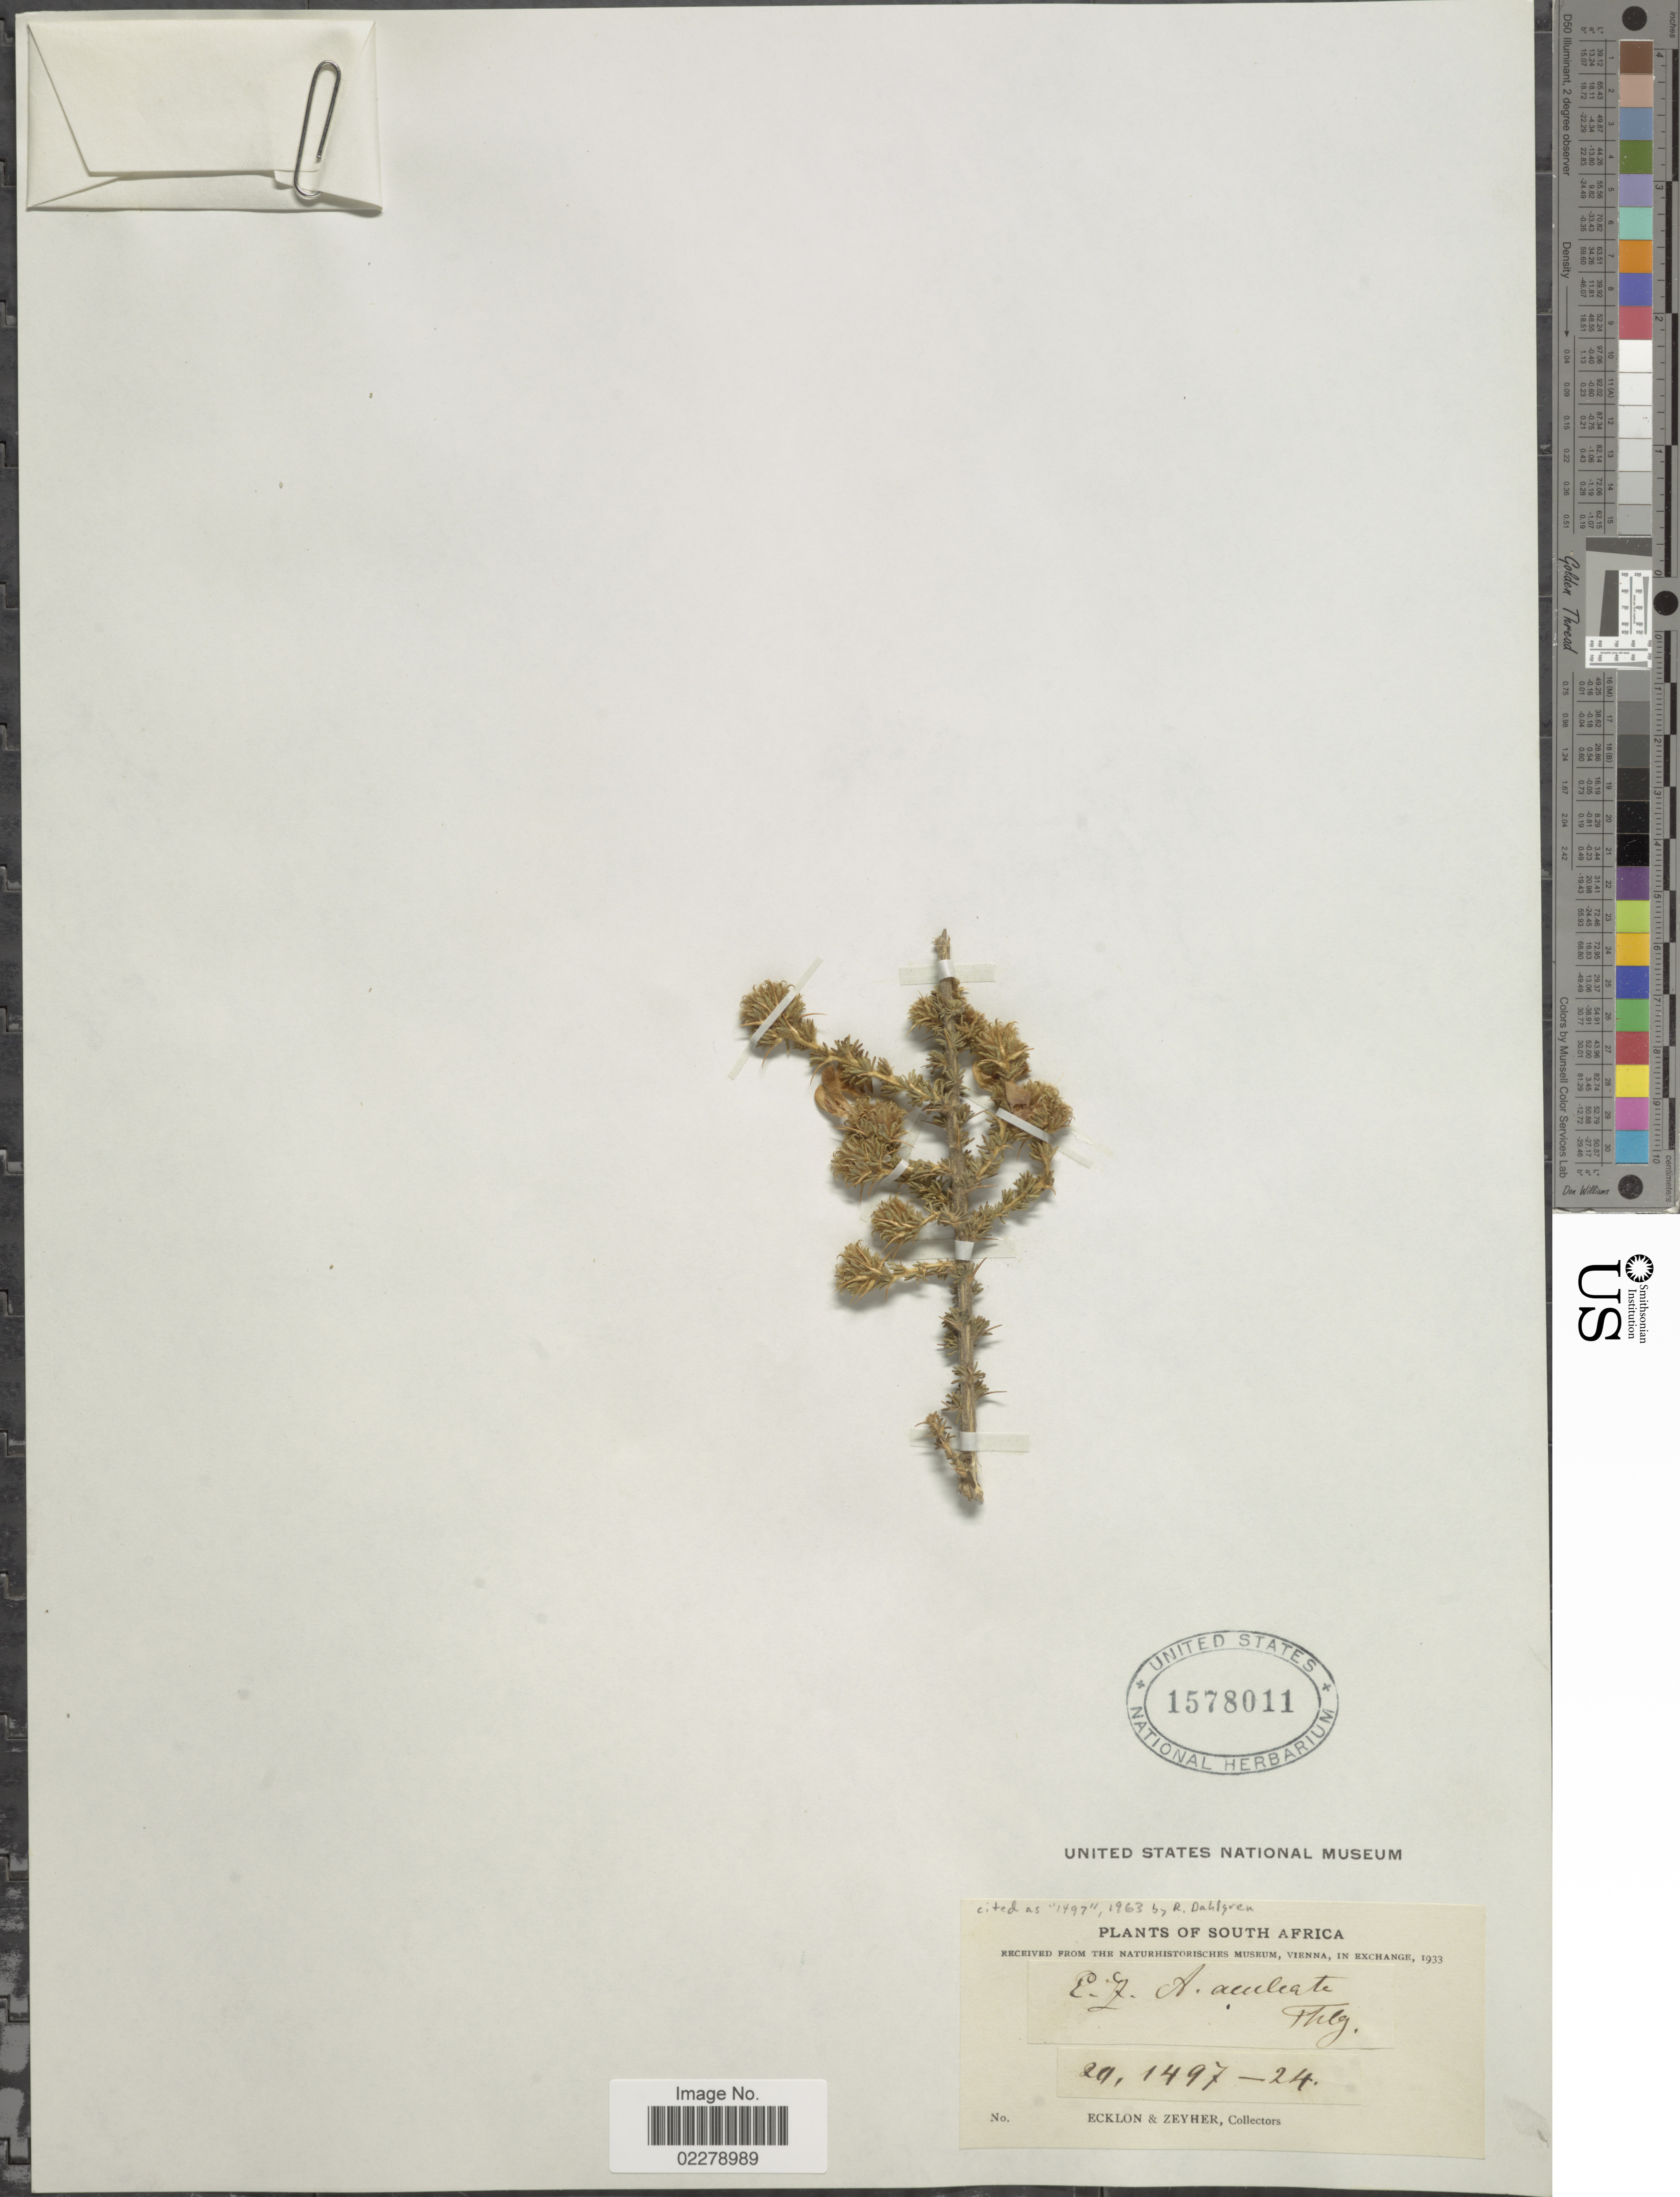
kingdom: Plantae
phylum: Tracheophyta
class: Magnoliopsida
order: Fabales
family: Fabaceae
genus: Aspalathus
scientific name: Aspalathus aculeata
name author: Thunb.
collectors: -. Ecklon & -. Zeyher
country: South Africa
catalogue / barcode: US 1578011